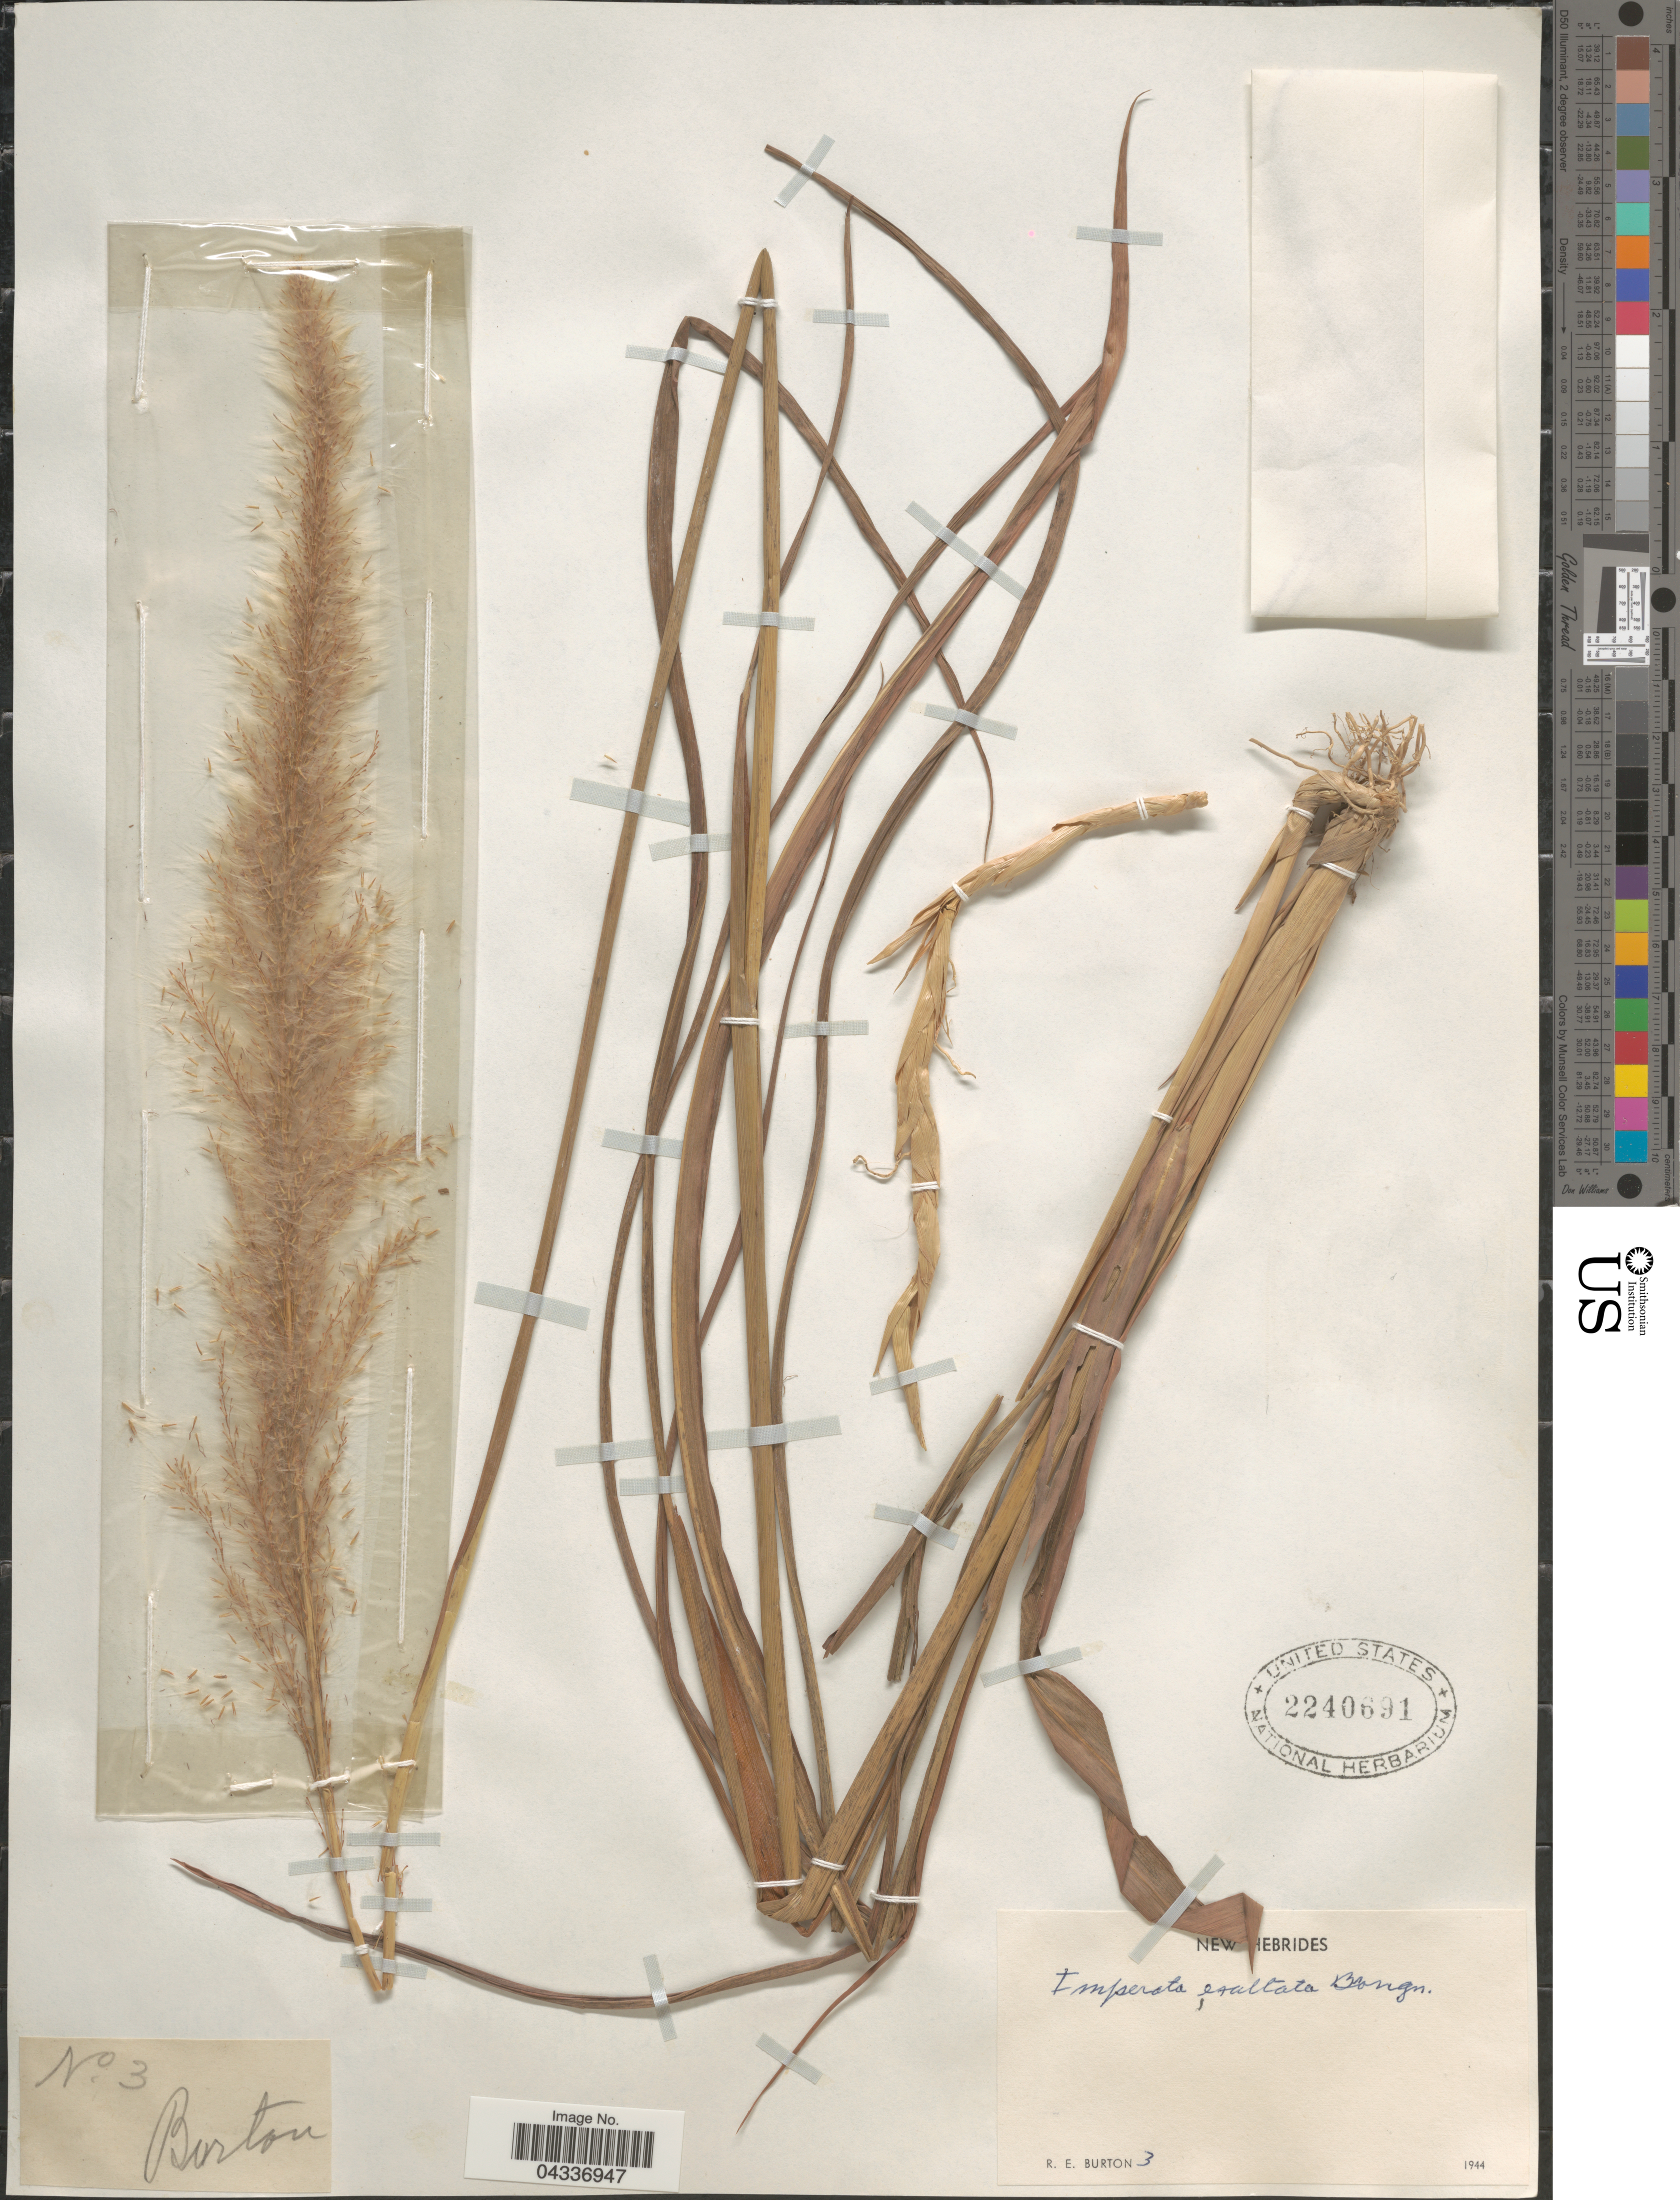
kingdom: Plantae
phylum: Tracheophyta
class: Liliopsida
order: Poales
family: Poaceae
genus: Imperata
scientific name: Imperata conferta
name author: (J. Presl) Ohwi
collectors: R. Burton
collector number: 3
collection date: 1944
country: Vanuatu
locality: New Hebrides.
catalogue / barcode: US 2240691